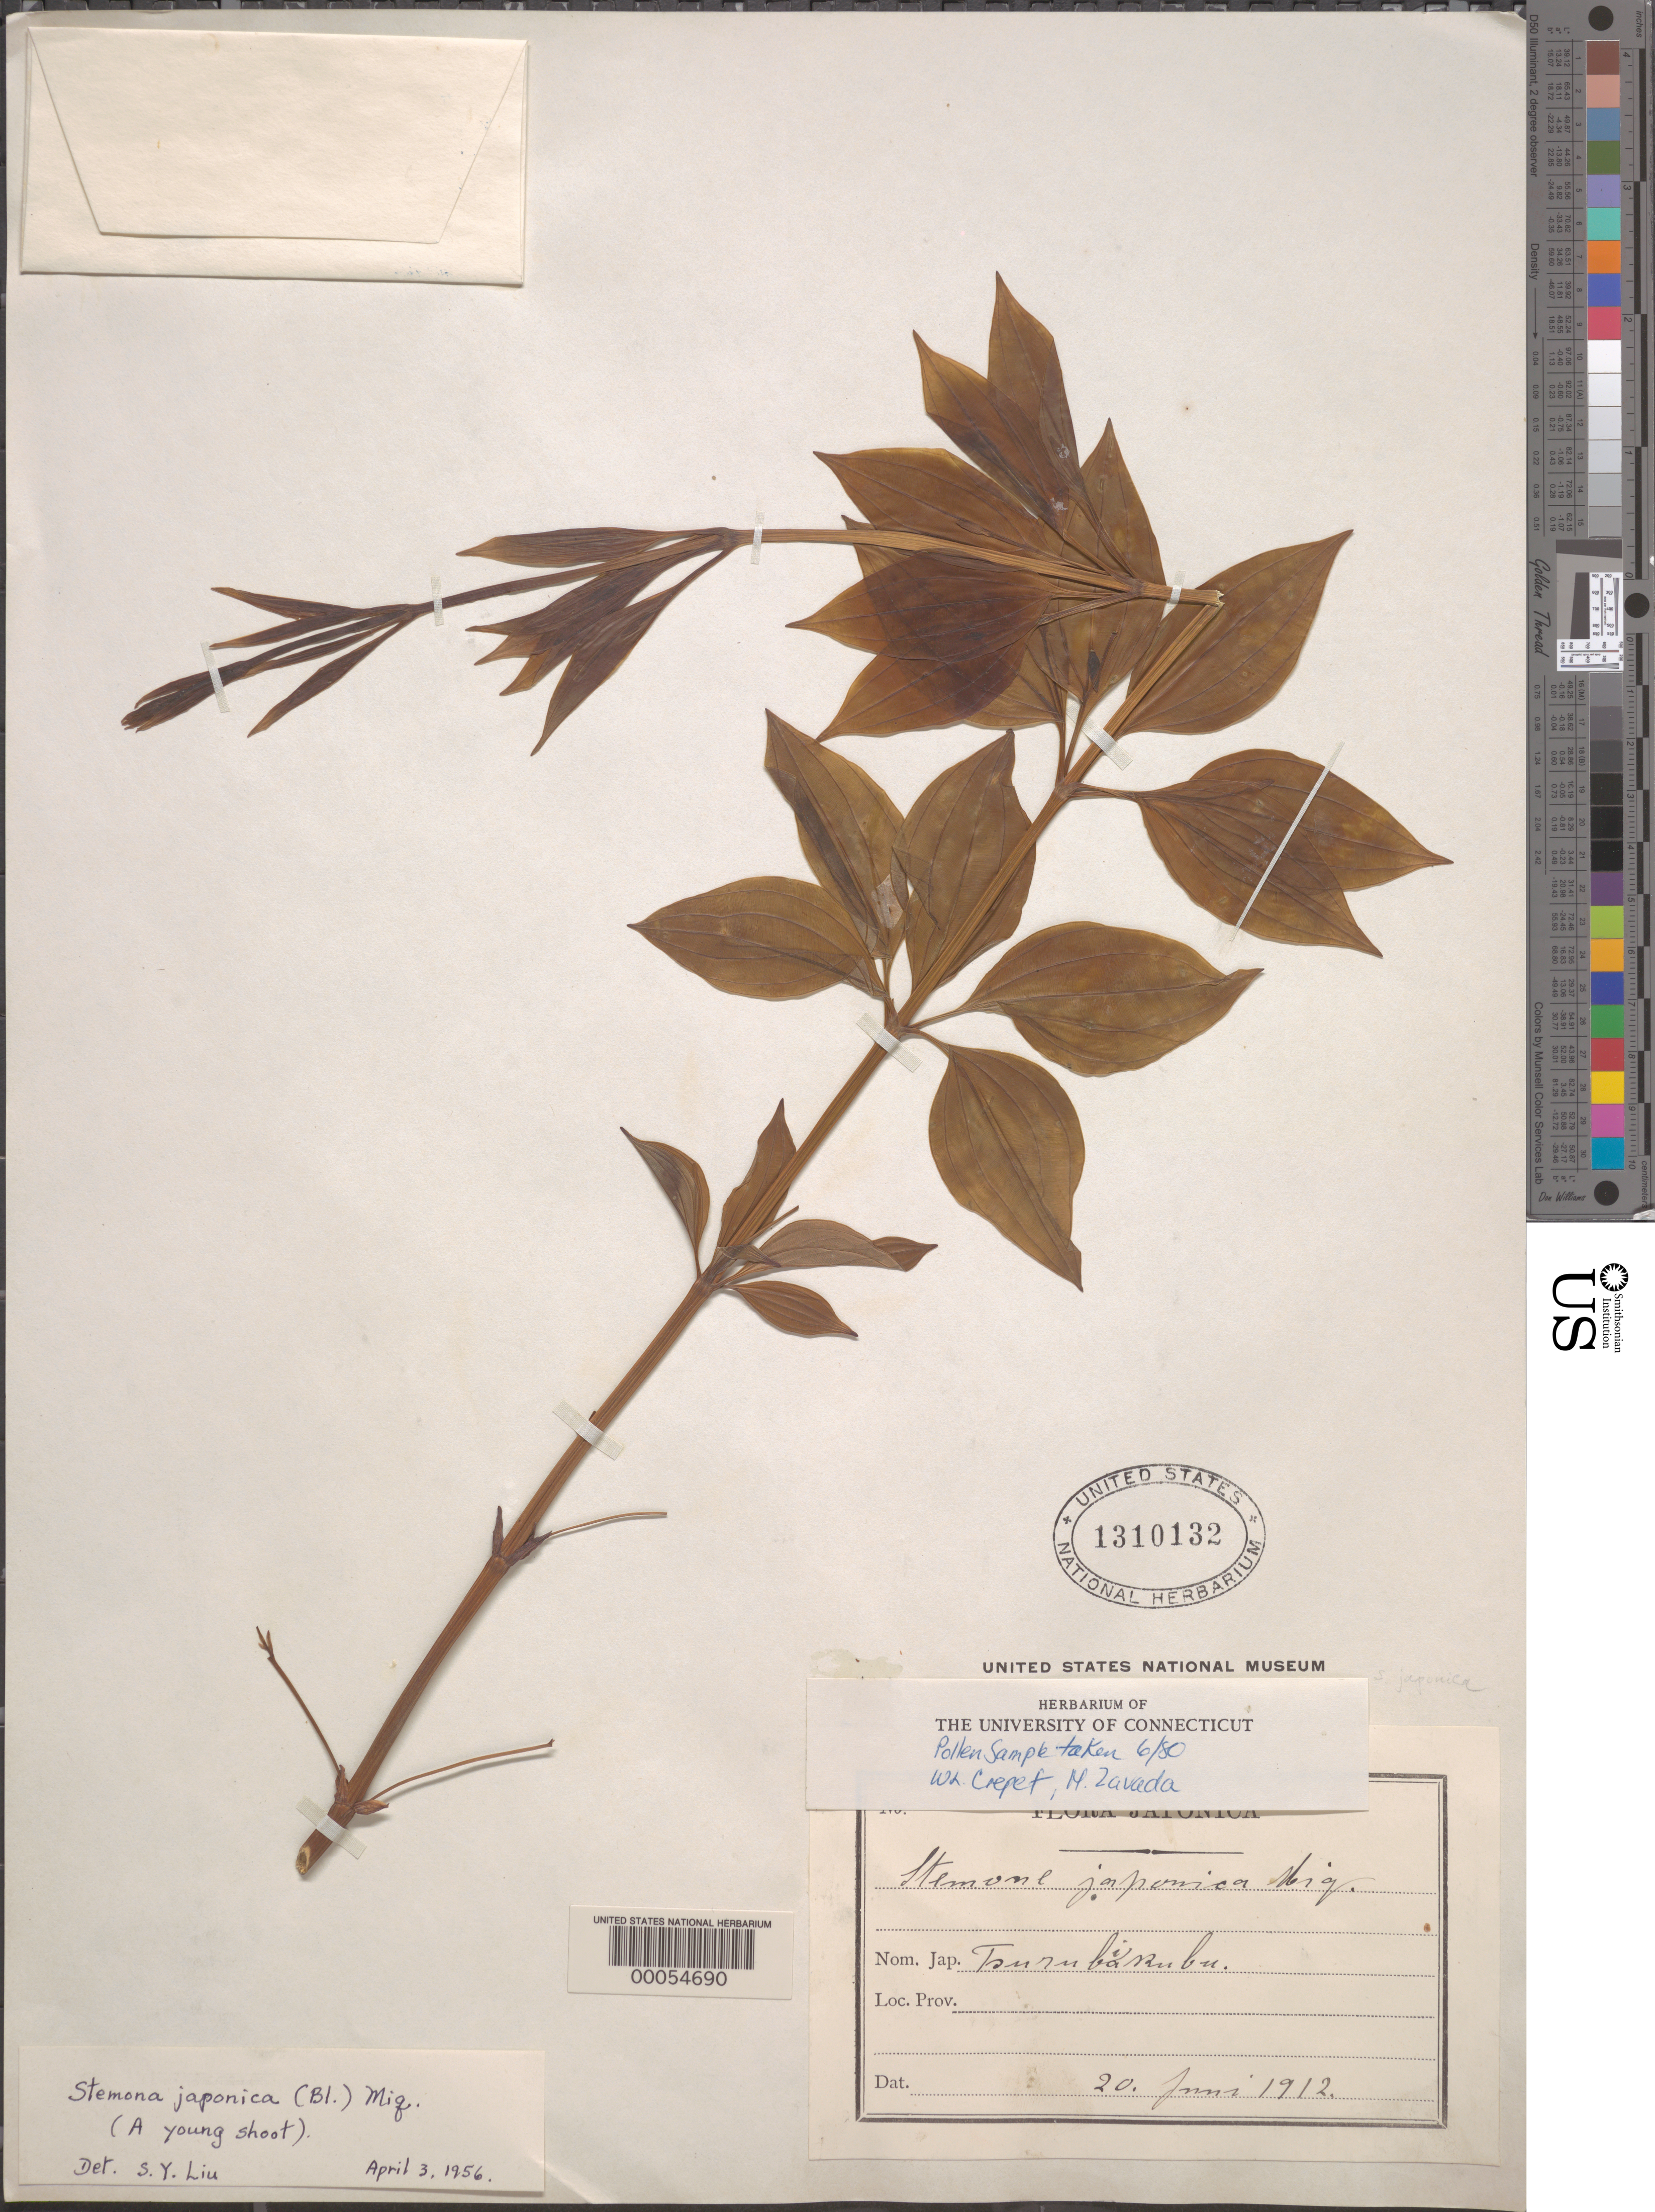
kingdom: Plantae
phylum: Tracheophyta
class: Liliopsida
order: Pandanales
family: Stemonaceae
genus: Stemona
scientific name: Stemona japonica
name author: (Blume) Miq.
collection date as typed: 20 Jun 1912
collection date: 1912-06-20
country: Japan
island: Honshu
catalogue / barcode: US 1310132